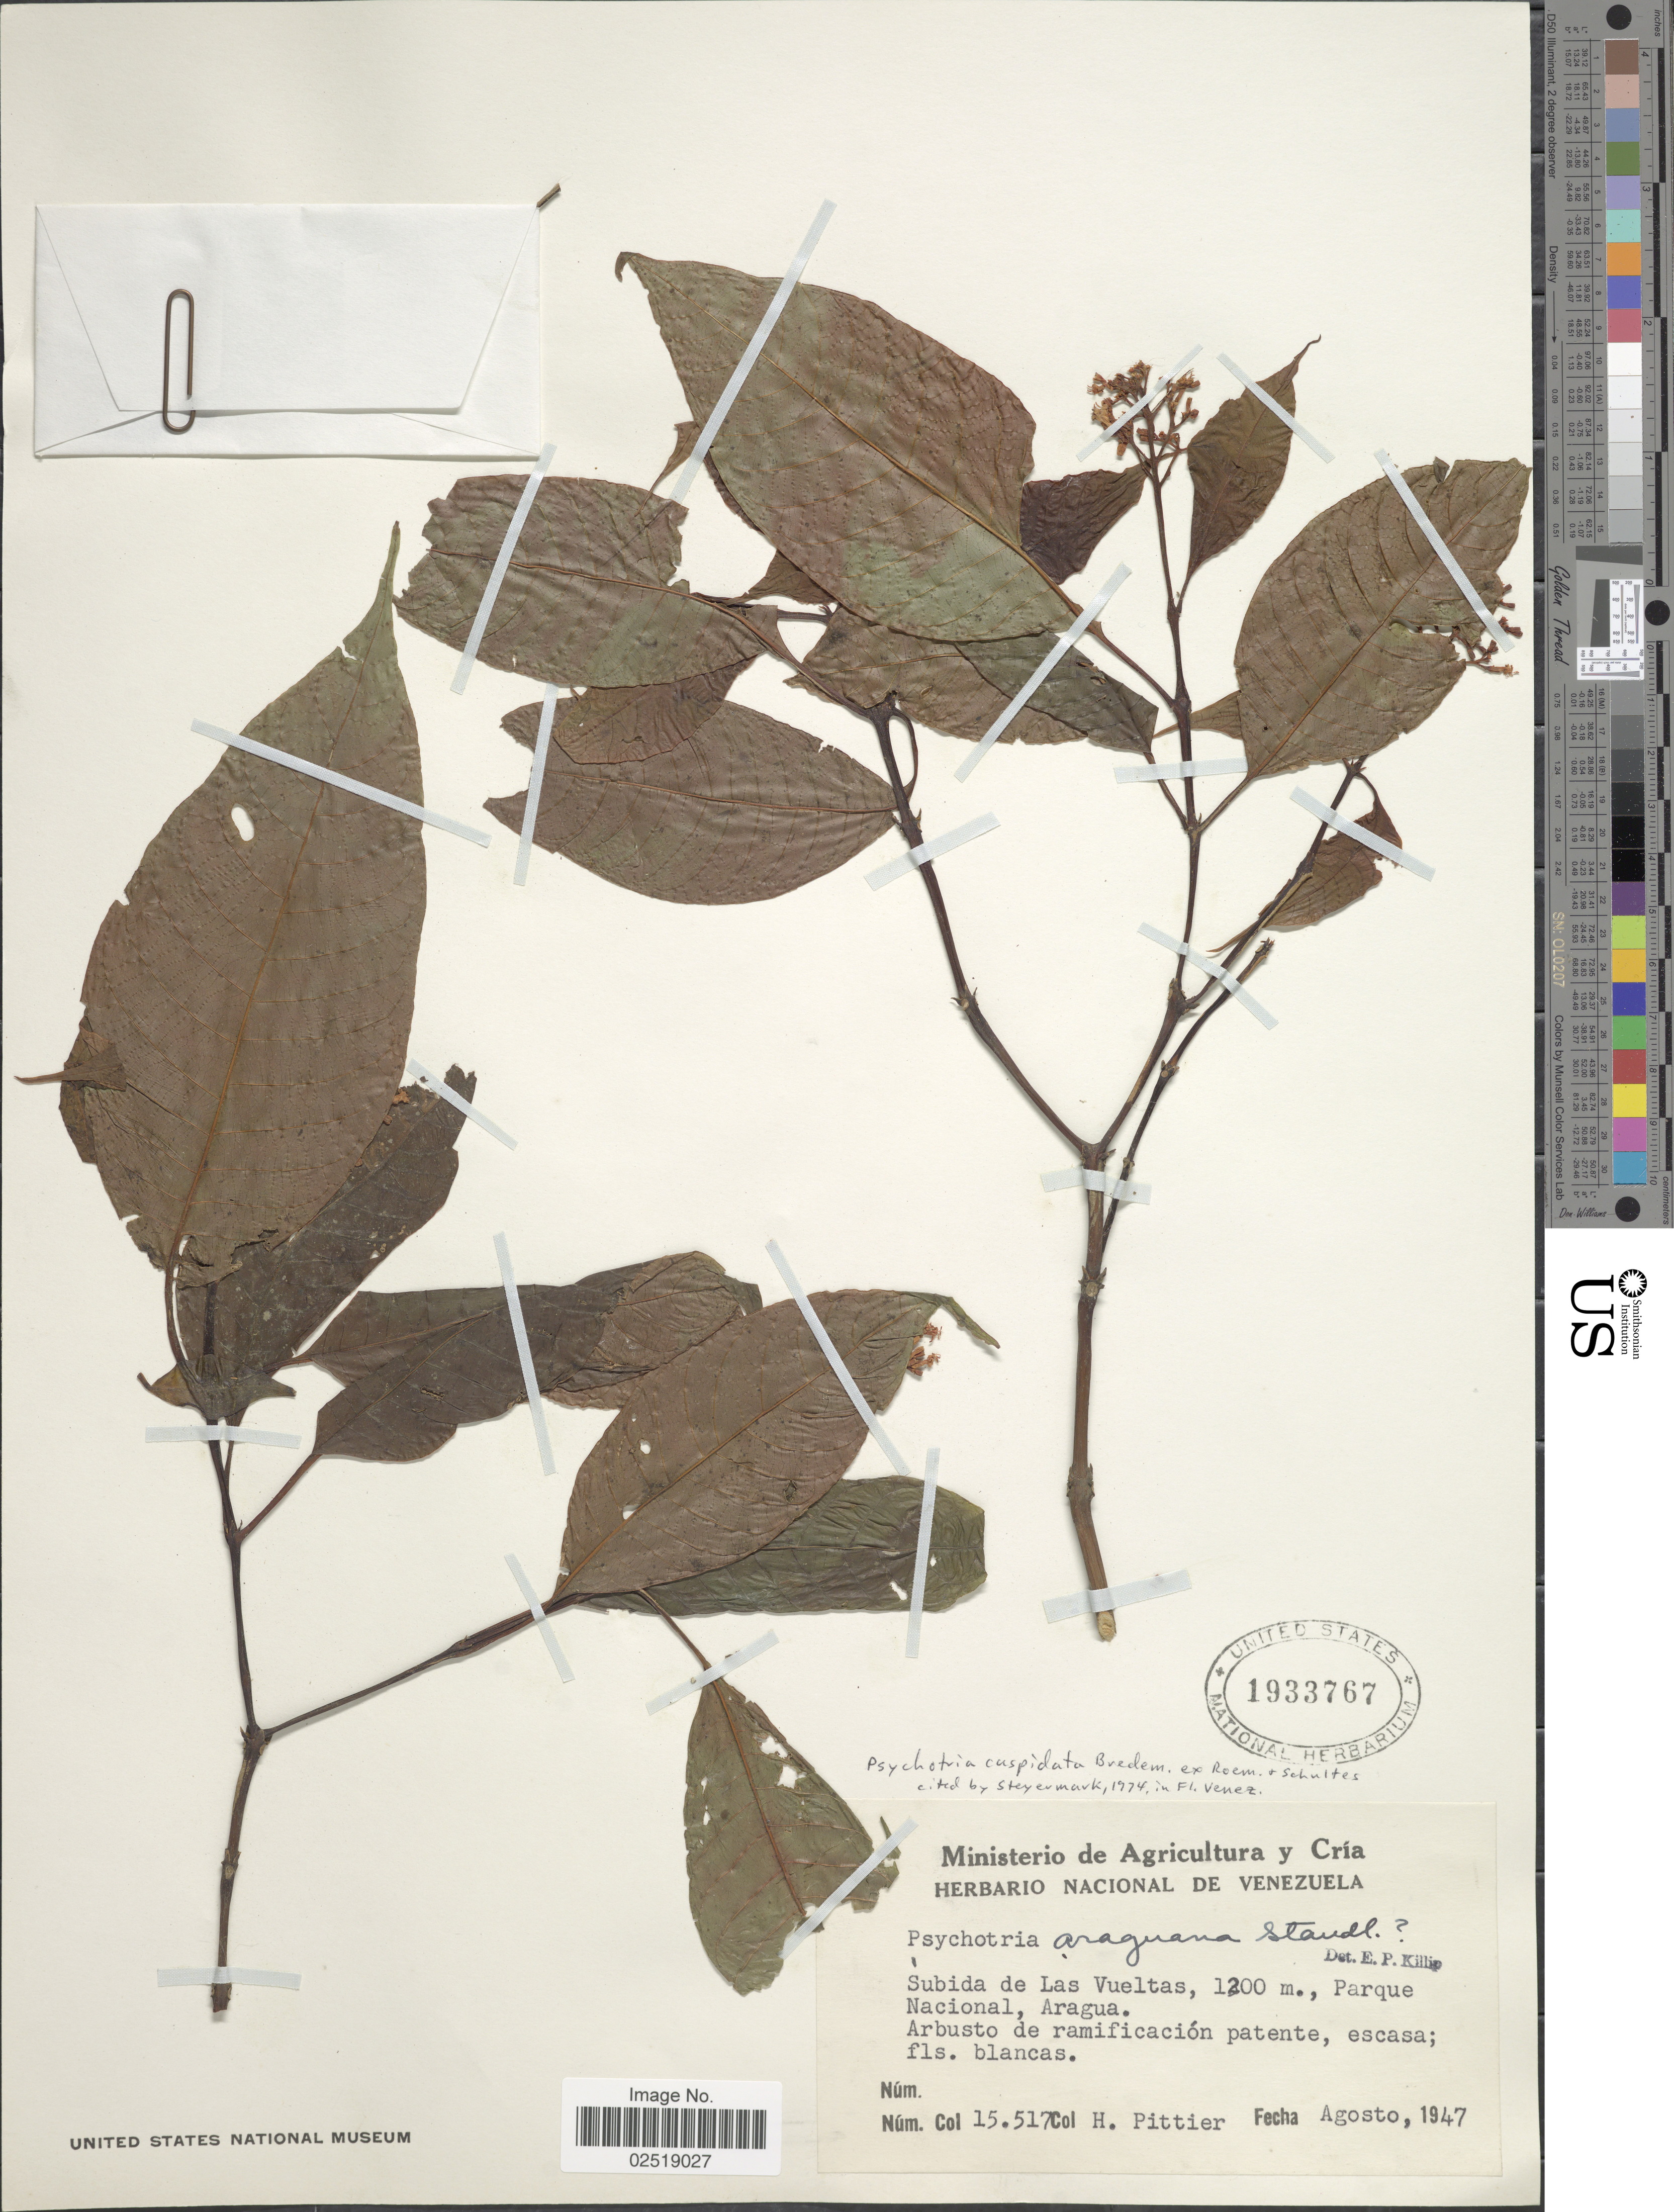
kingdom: Plantae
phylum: Tracheophyta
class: Magnoliopsida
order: Gentianales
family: Rubiaceae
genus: Psychotria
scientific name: Psychotria cuspidata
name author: Bredem. ex Schult.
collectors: H. F. Pittier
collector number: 15517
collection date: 1947-08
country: Venezuela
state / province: Aragua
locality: Subida de Las Vueltas. Parque Nacional, Aragua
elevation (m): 1200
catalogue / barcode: US 1933767